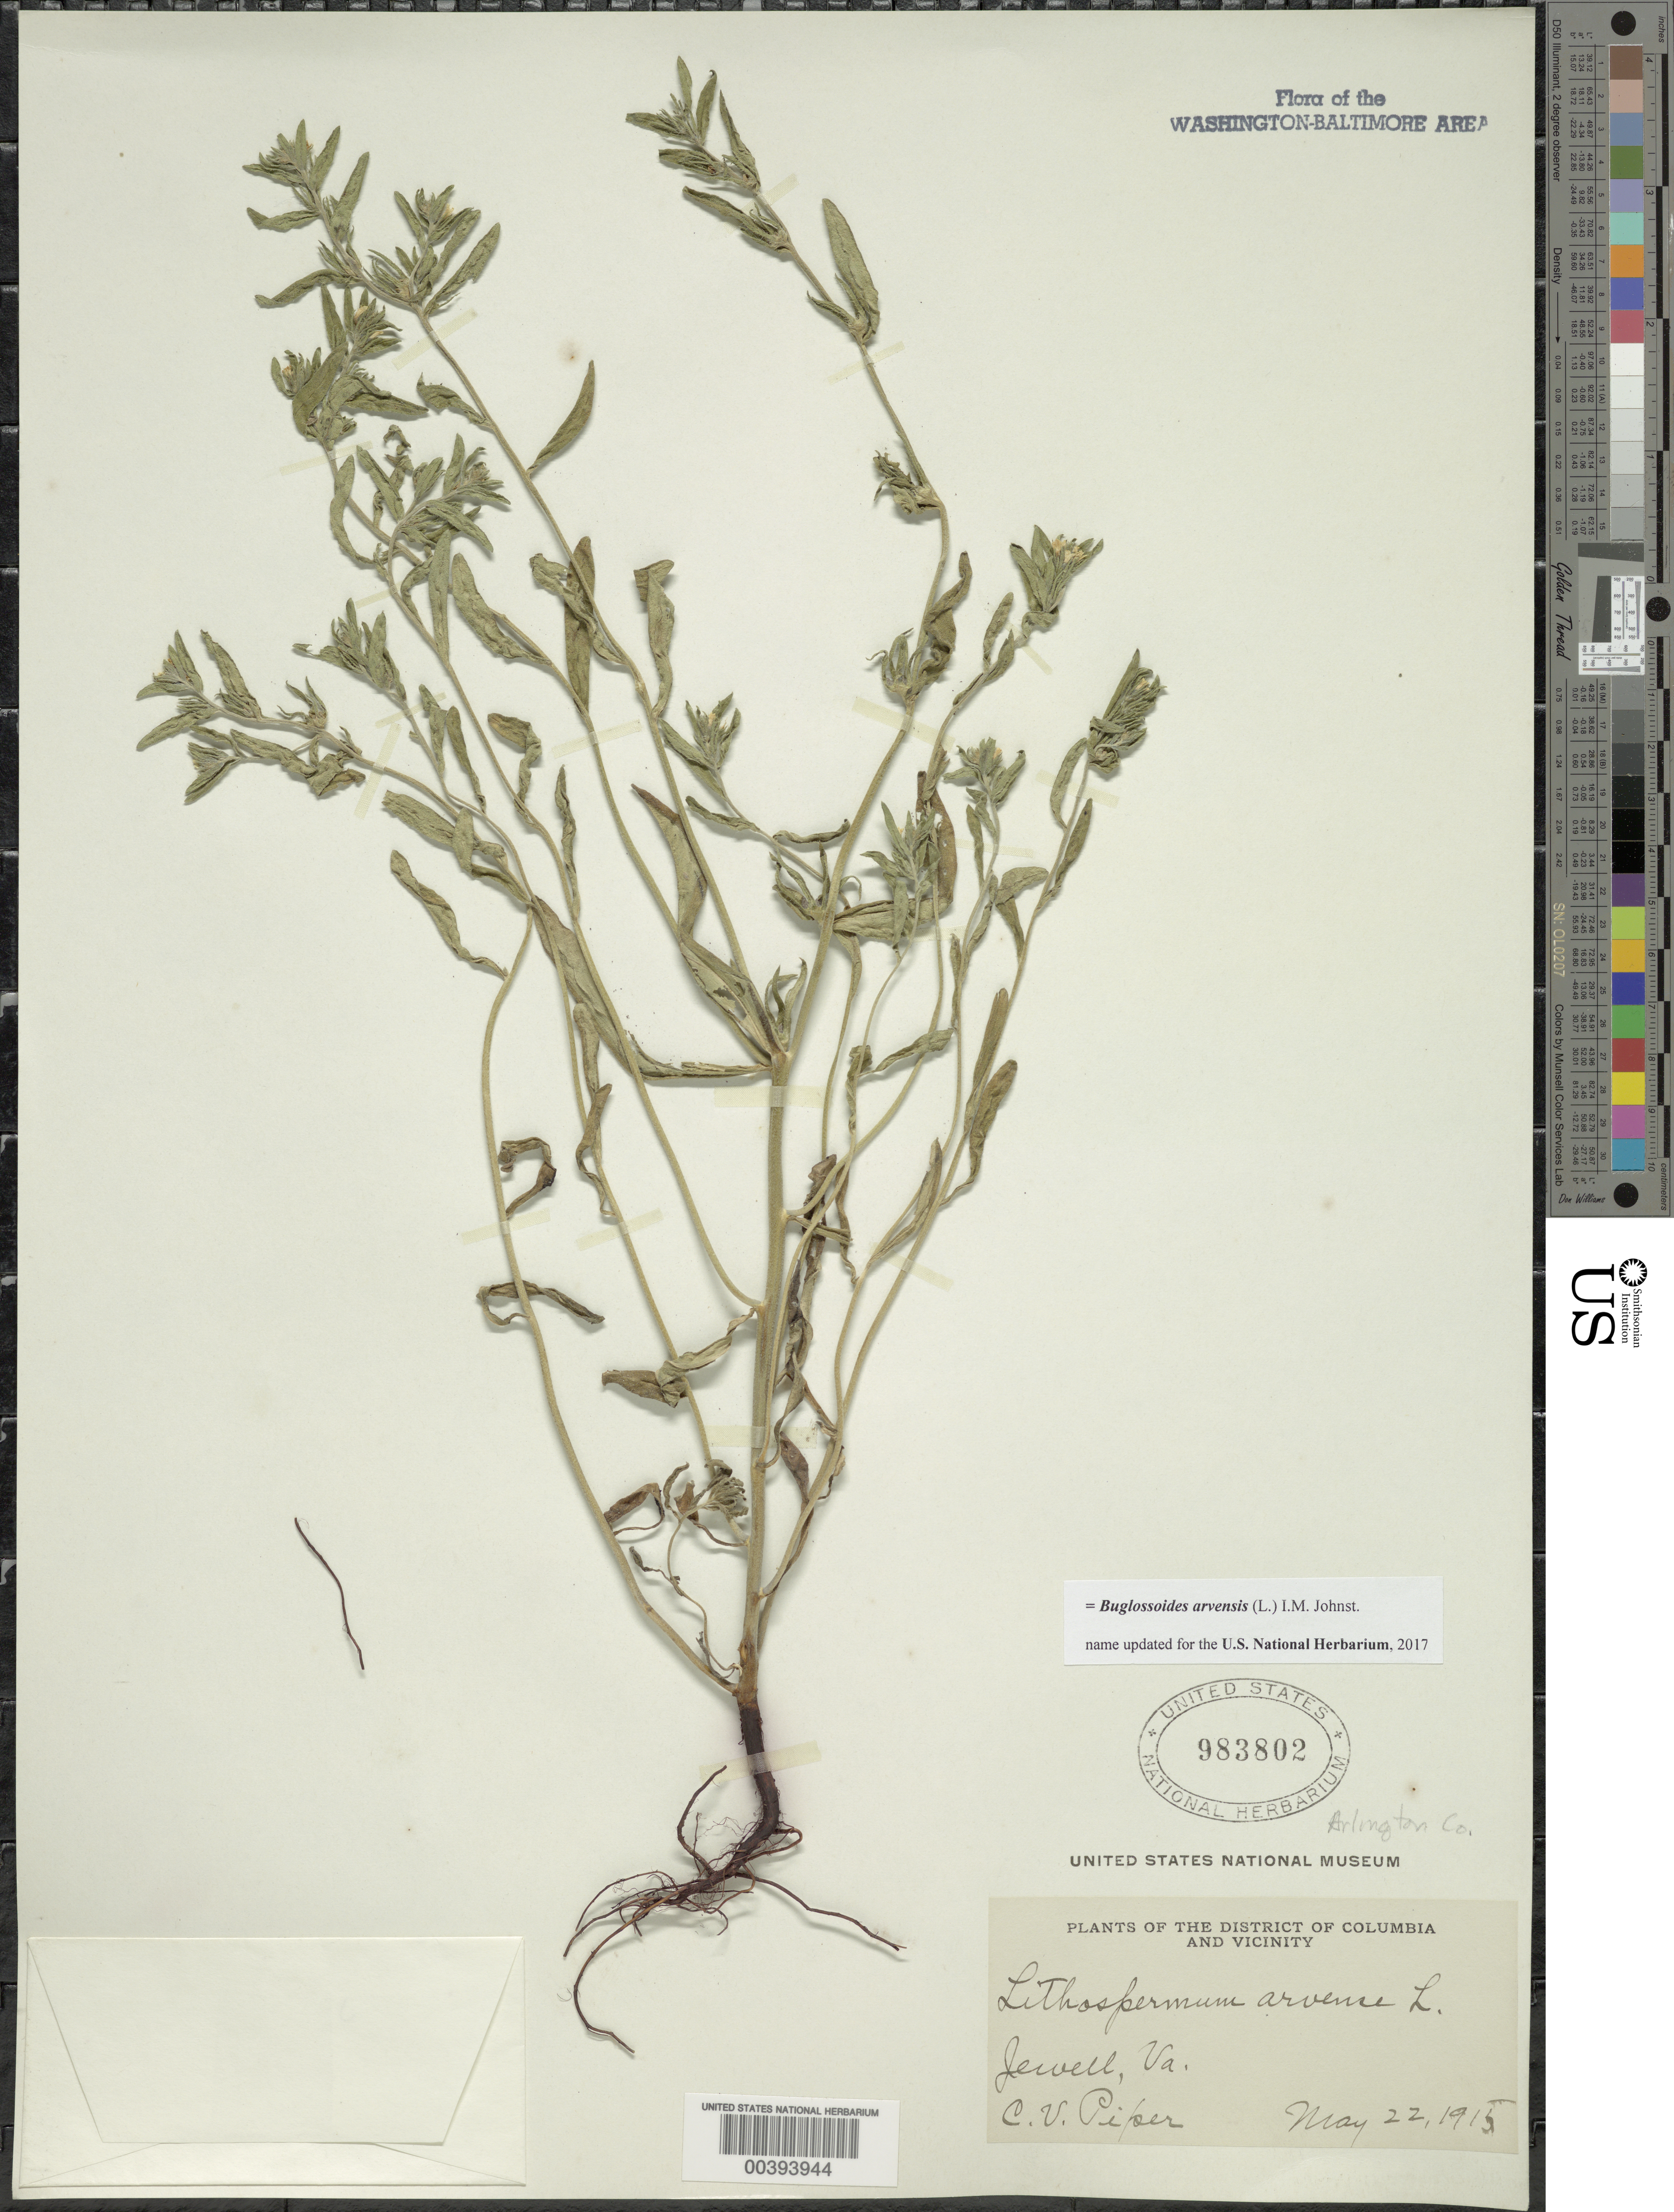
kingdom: Plantae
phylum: Tracheophyta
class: Magnoliopsida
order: Boraginales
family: Boraginaceae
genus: Buglossoides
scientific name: Buglossoides arvensis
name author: (L.) I.M. Johnst.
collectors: C. V. Piper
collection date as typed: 22 May 1915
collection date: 1915-05-22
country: United States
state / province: Virginia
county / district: Arlington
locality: Jewell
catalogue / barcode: US 983802